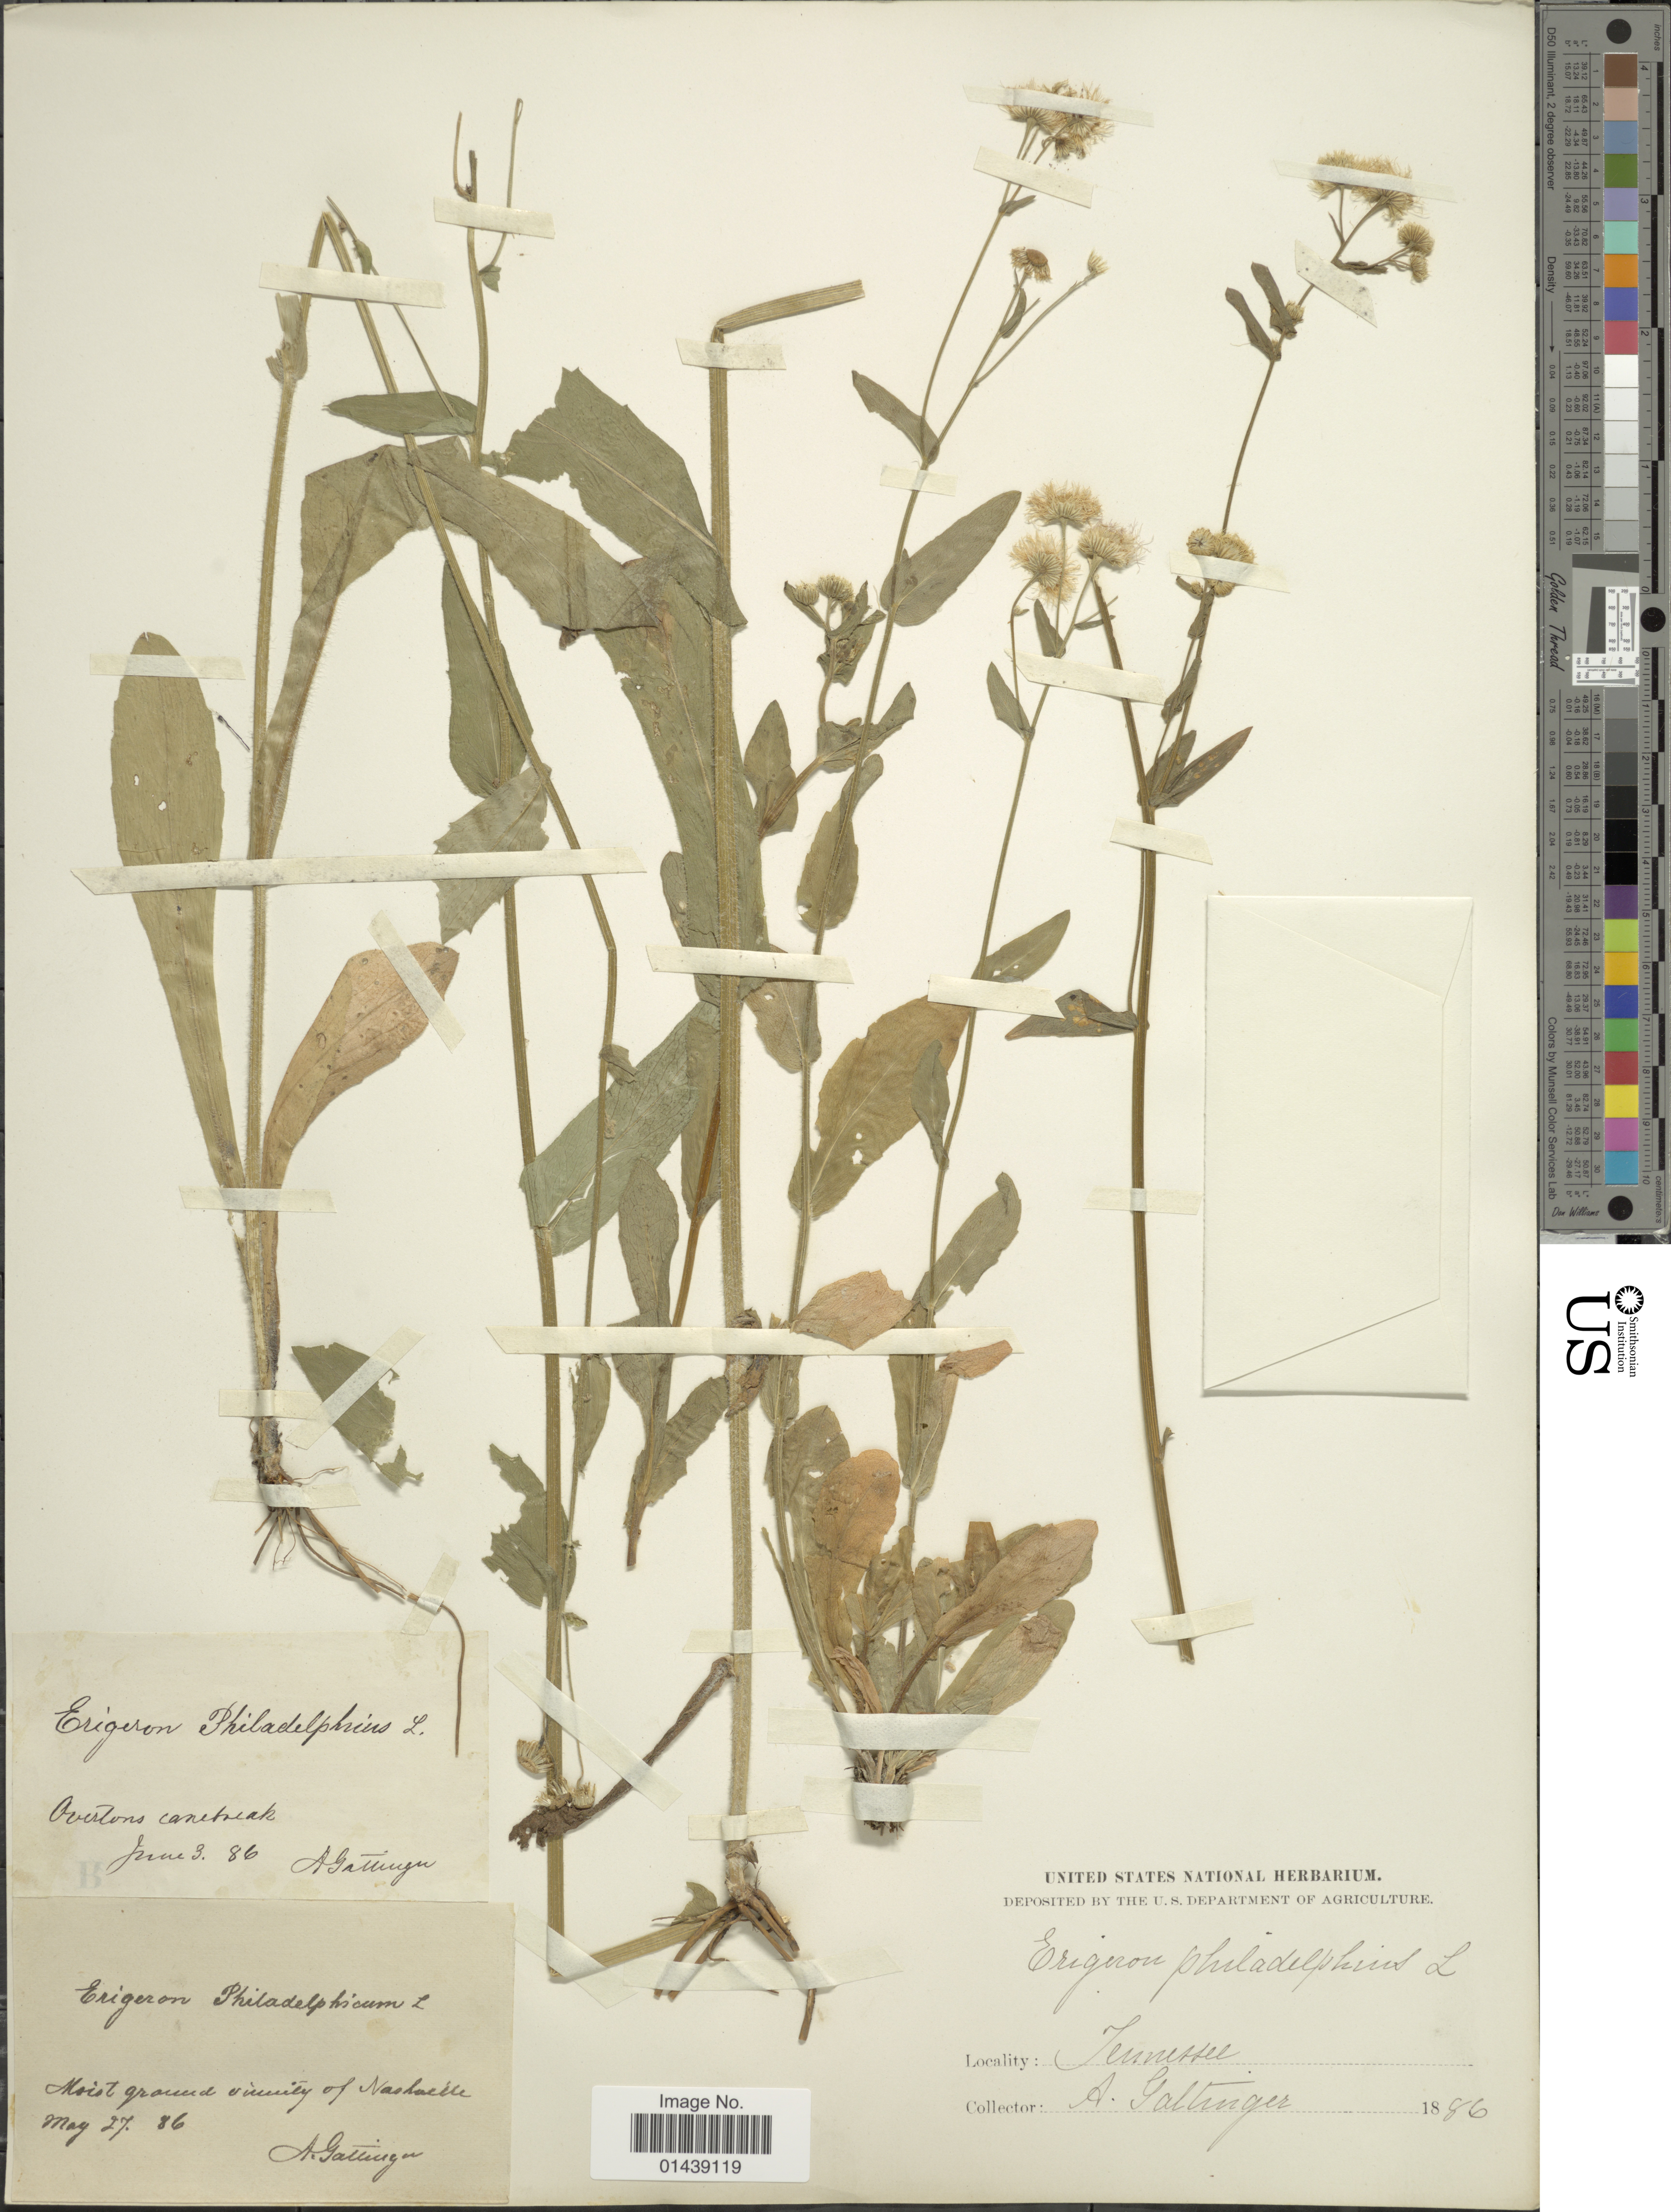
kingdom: Plantae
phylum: Tracheophyta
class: Magnoliopsida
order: Asterales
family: Asteraceae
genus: Erigeron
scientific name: Erigeron philadelphicus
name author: L.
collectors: A. Gattinger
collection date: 1886-05-27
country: United States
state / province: Tennessee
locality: Vicinity of Nasheville